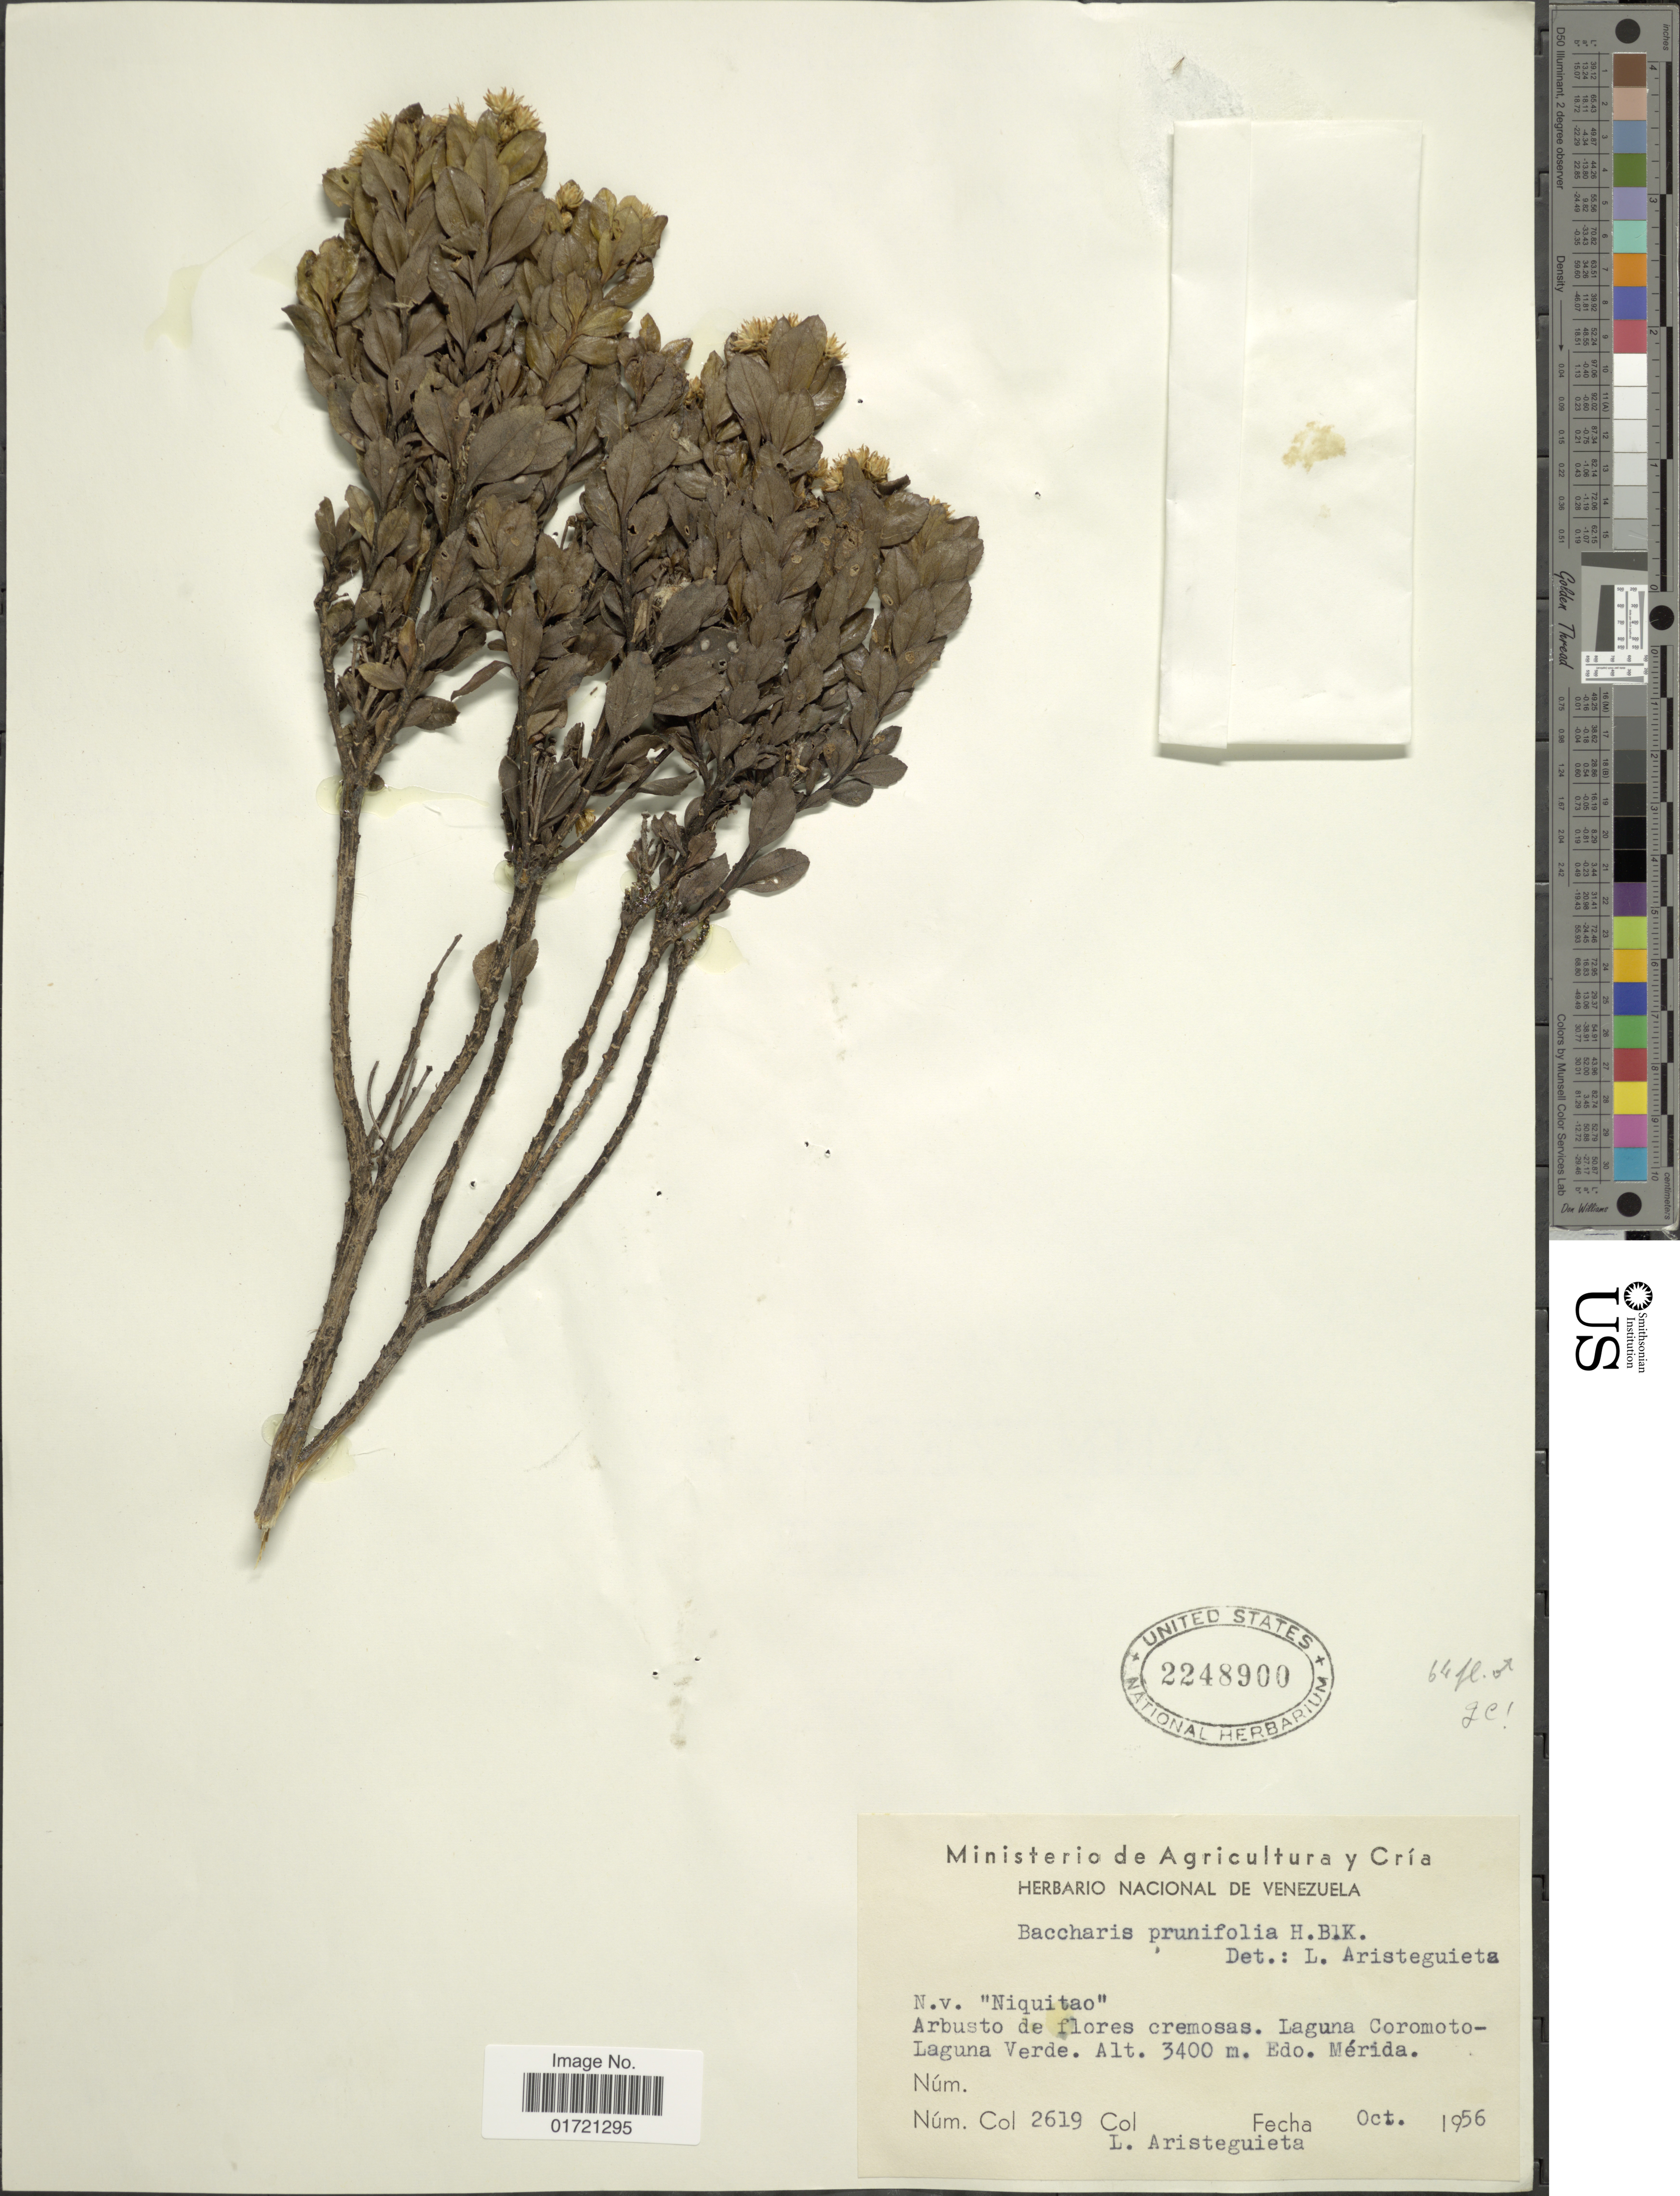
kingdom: Plantae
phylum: Tracheophyta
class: Magnoliopsida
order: Asterales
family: Asteraceae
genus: Baccharis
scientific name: Baccharis prunifolia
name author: Kunth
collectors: L. Aristeguieta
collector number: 2619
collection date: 1956-10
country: Venezuela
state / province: Mérida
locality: Laguna Coromoto-Laguna Verde. Edo. Mérida.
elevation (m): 3400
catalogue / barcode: US 2248900